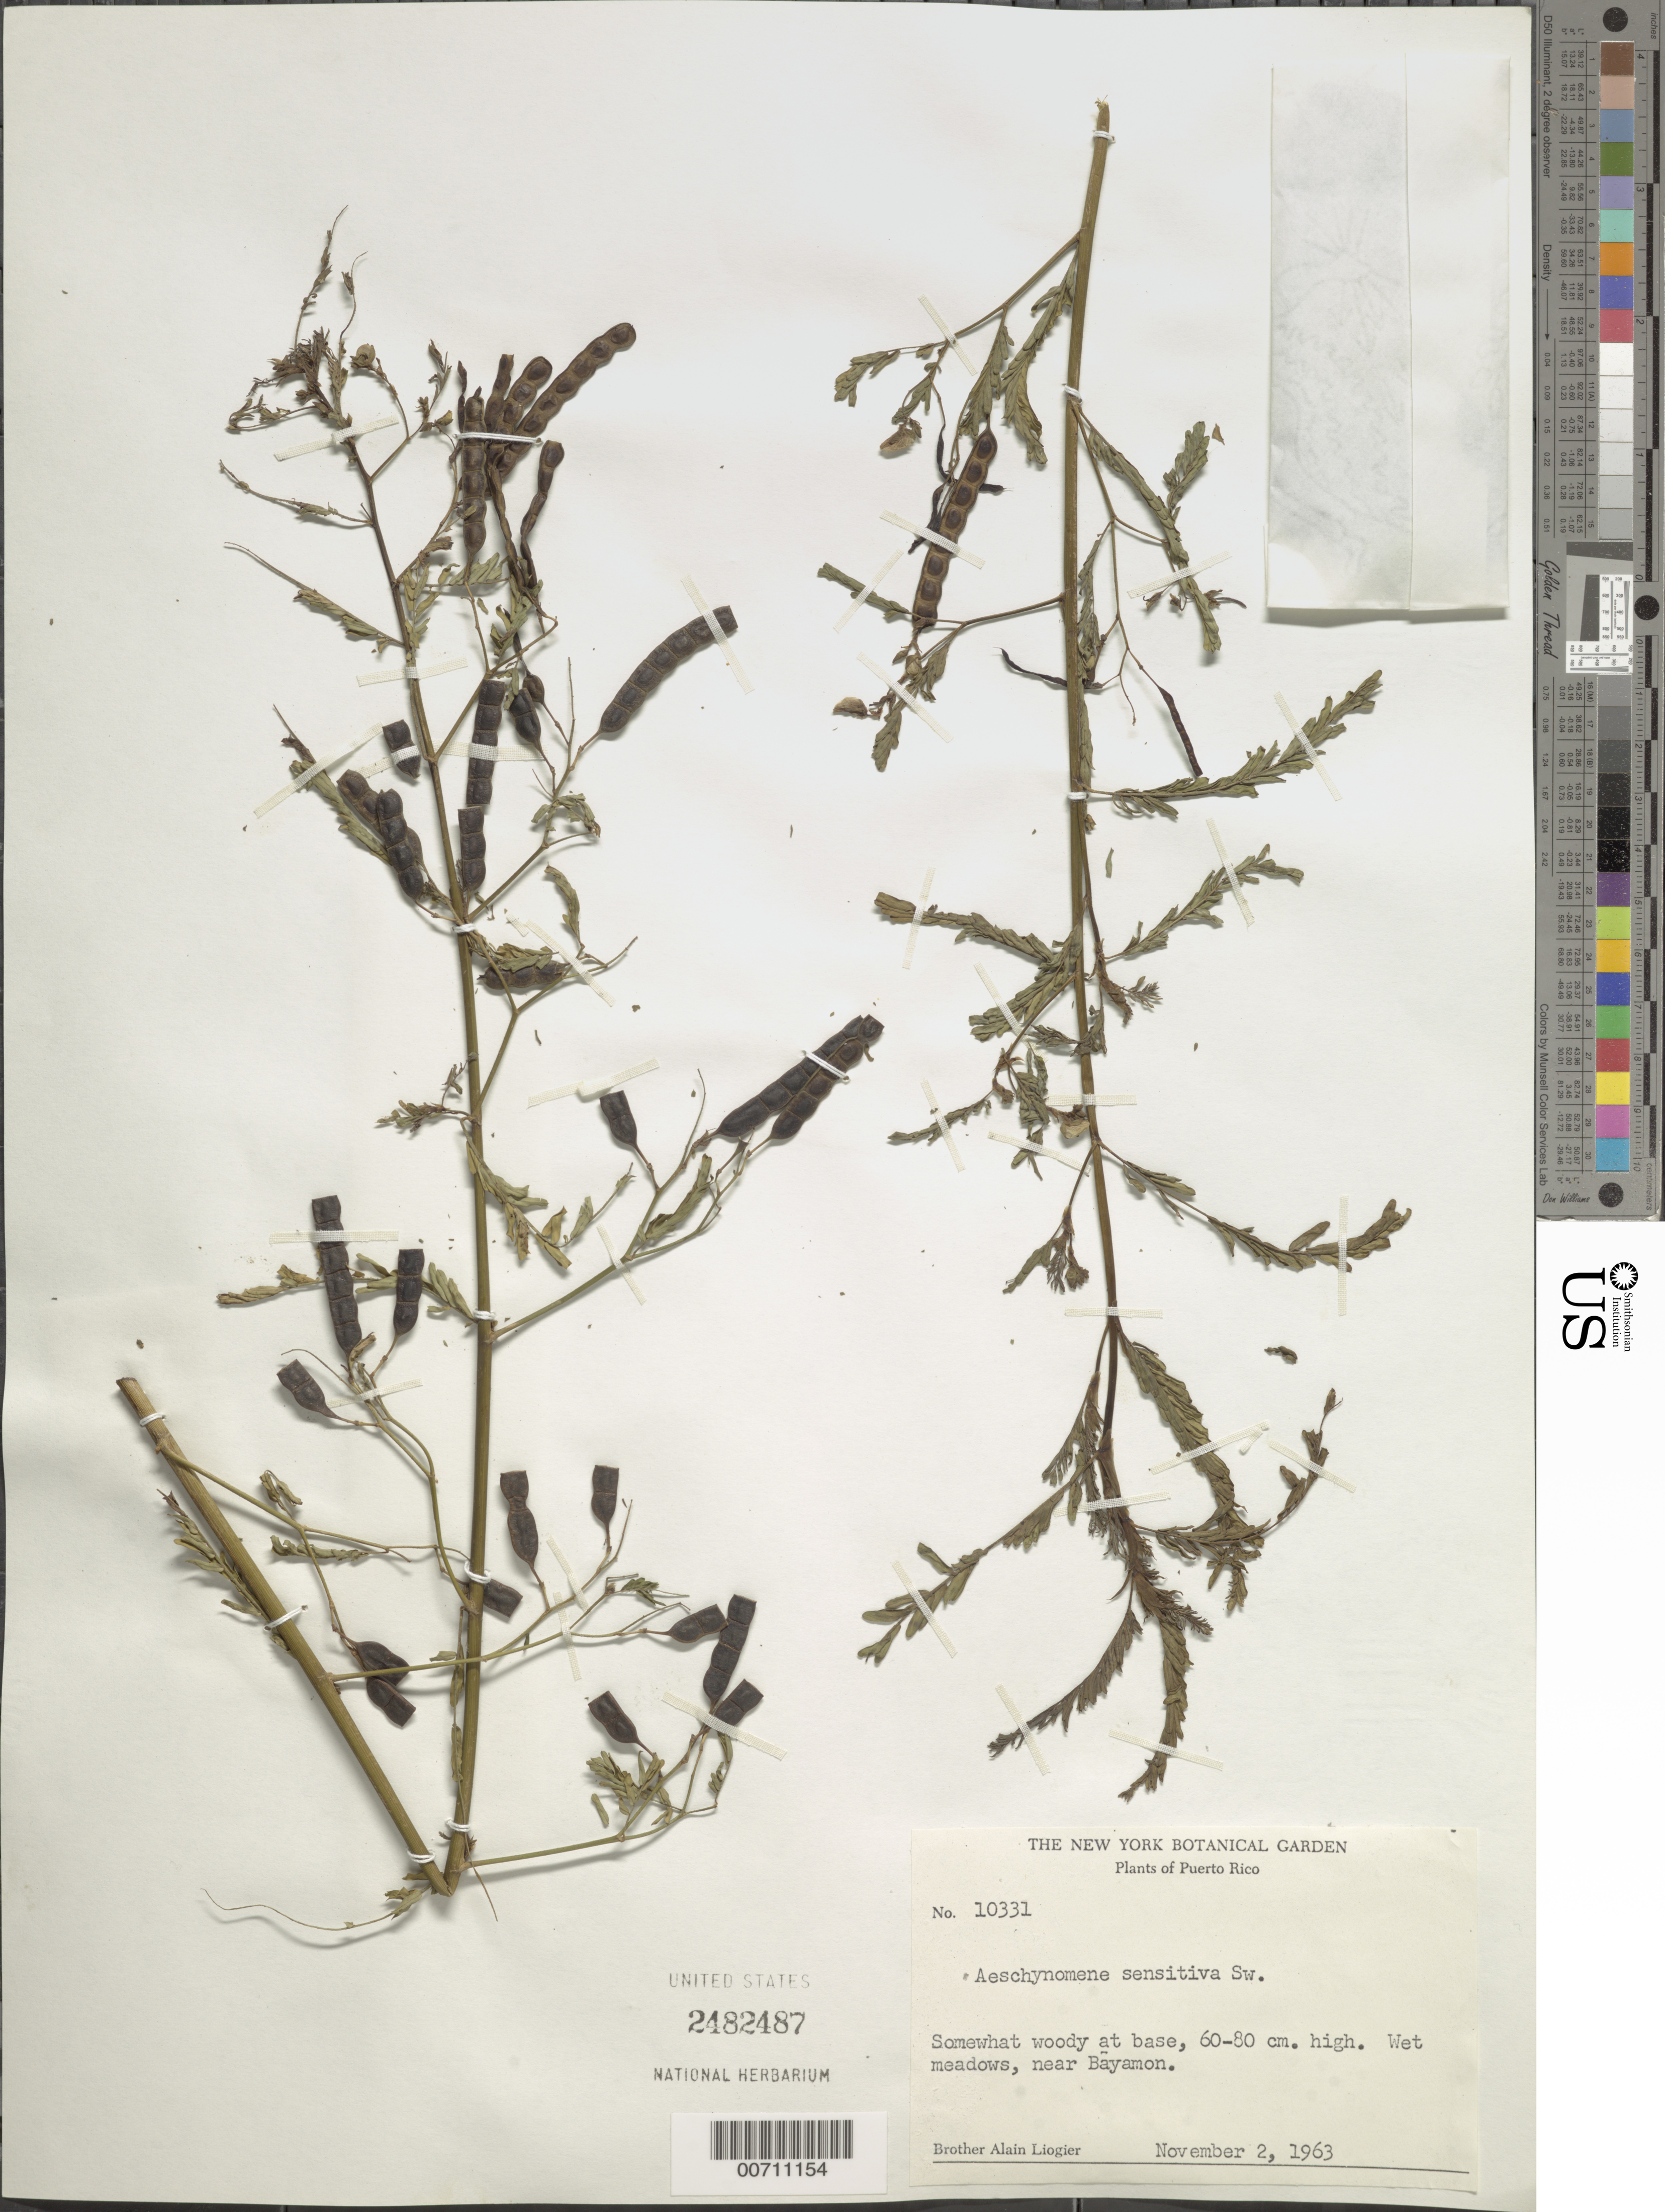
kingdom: Plantae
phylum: Tracheophyta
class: Magnoliopsida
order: Fabales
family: Fabaceae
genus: Aeschynomene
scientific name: Aeschynomene sensitiva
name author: Sw.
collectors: A. H. Liogier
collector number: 10331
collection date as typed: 02 Nov 1963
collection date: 1963-11-02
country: Puerto Rico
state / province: Bayamon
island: Greater Antilles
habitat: Wet meadows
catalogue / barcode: US 2482487